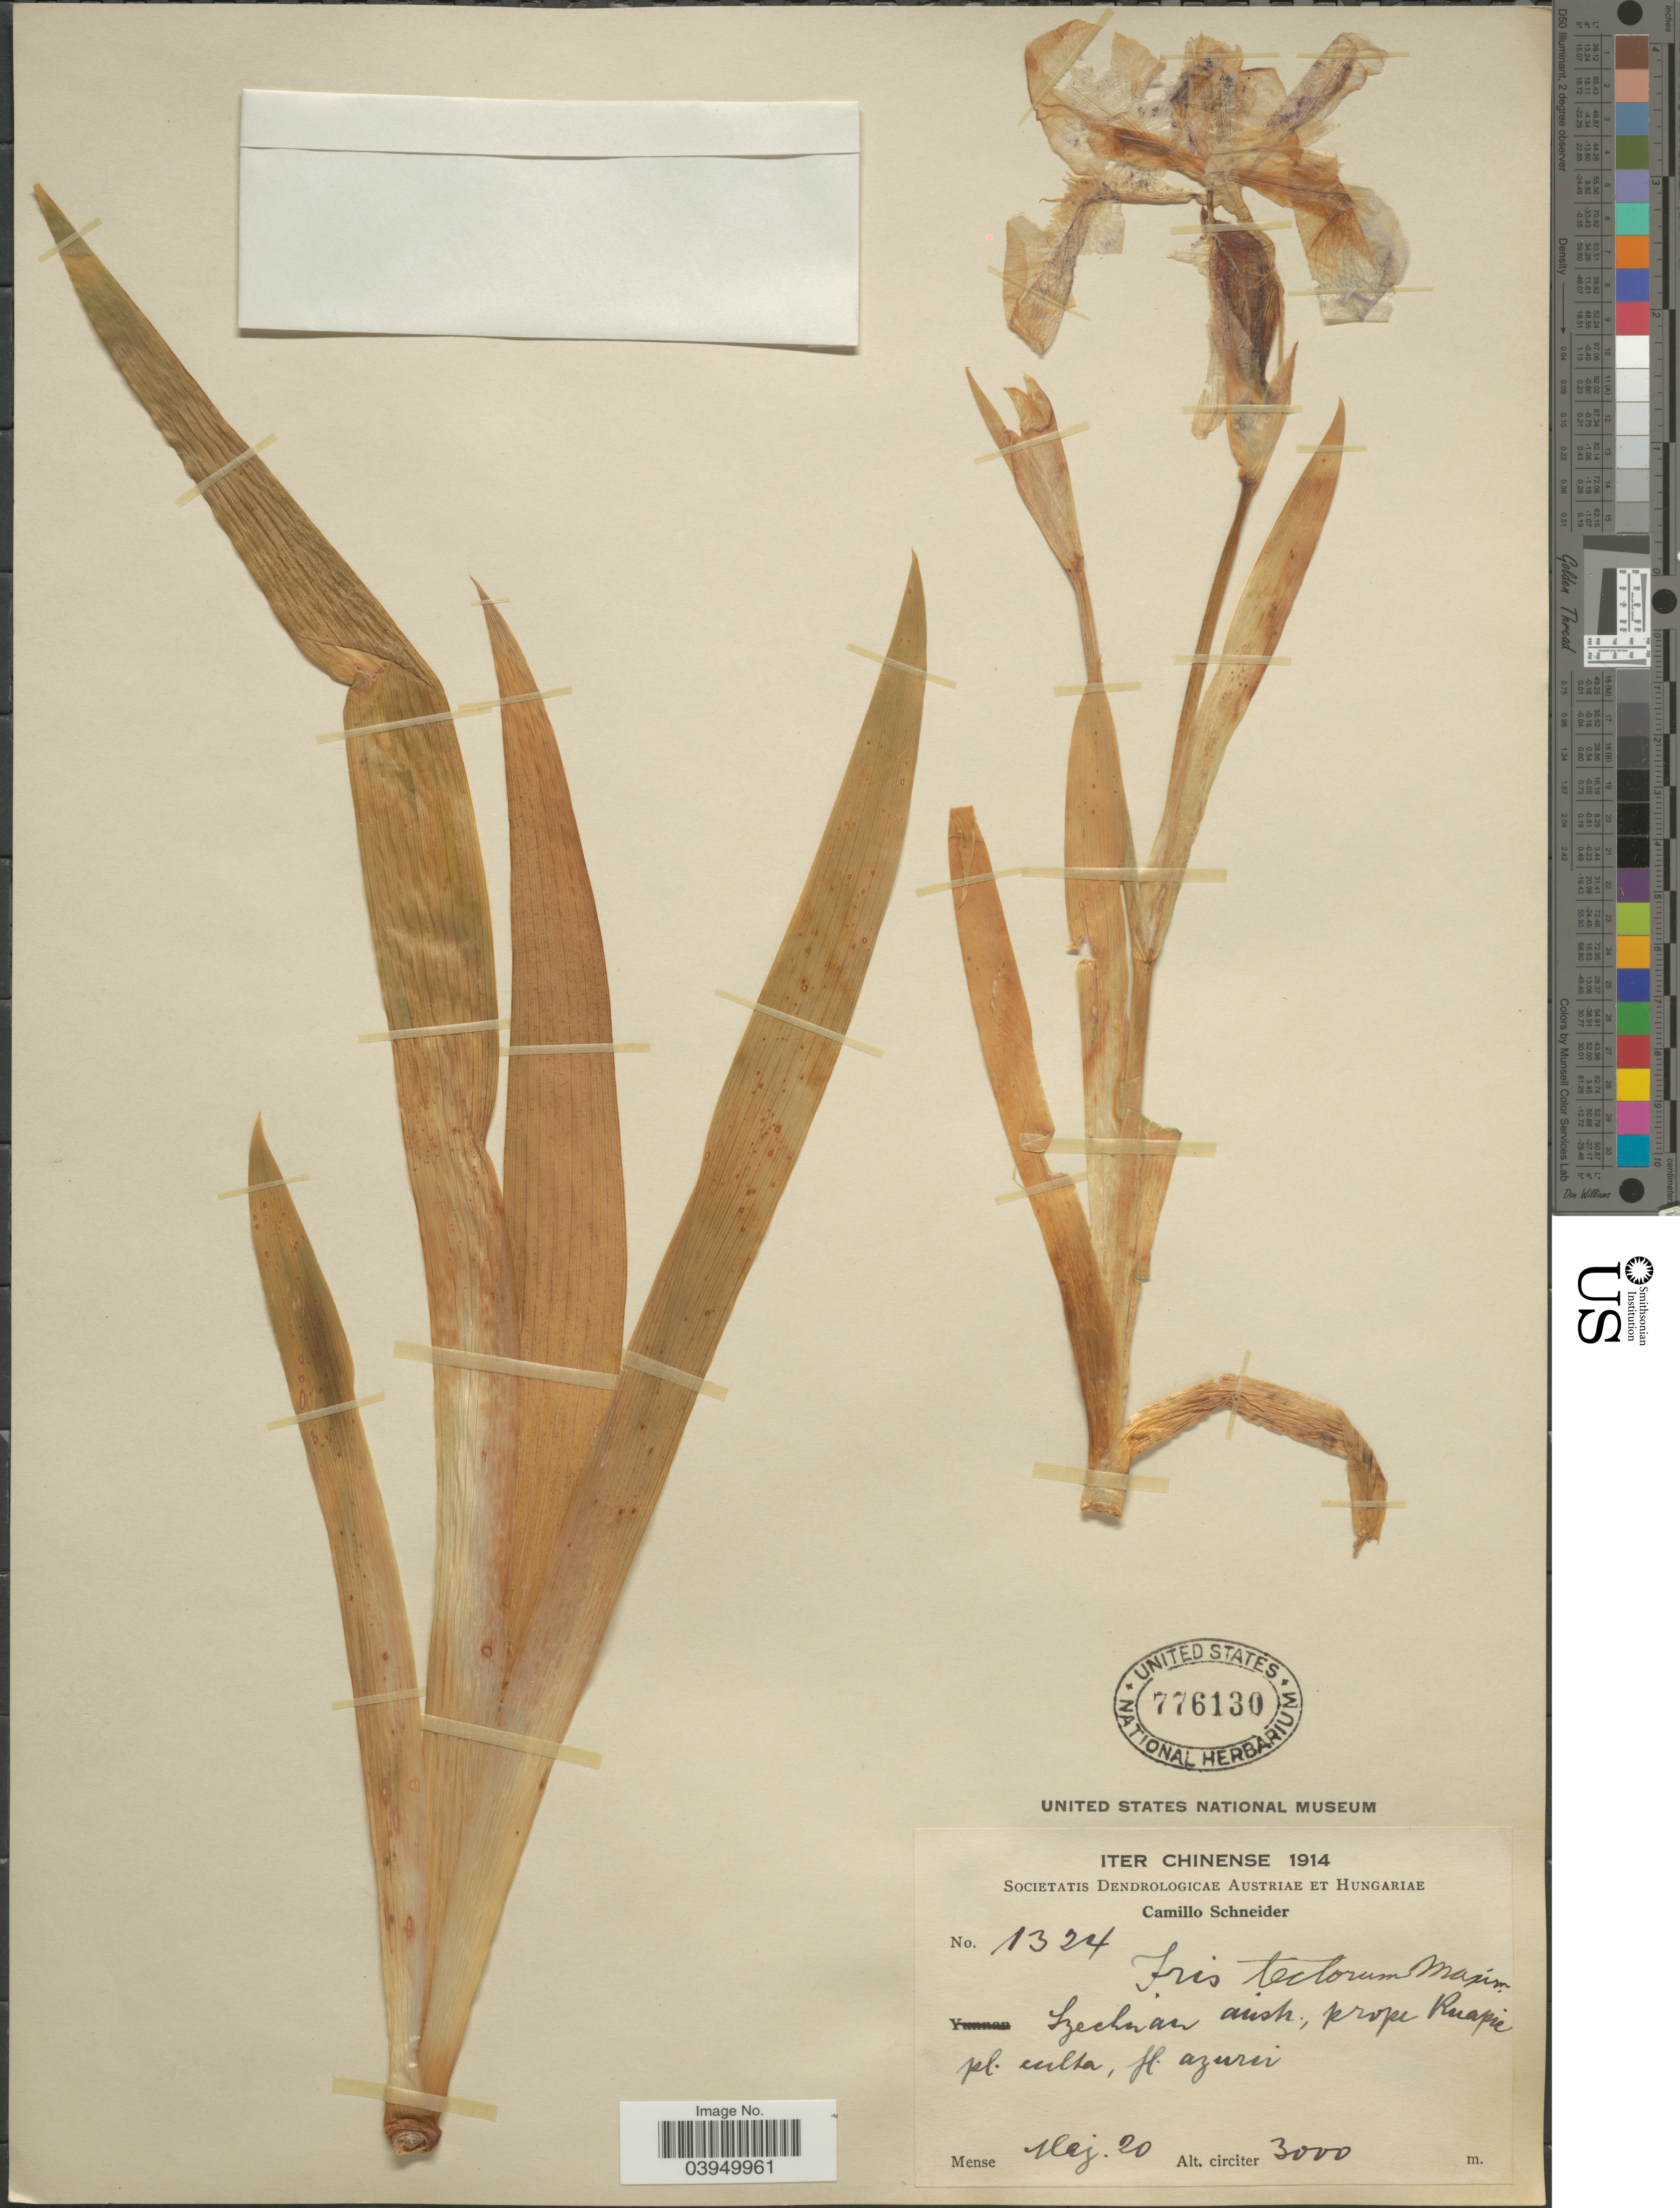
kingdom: Plantae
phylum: Tracheophyta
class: Liliopsida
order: Asparagales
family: Iridaceae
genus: Iris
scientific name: Iris tectorum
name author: Maxim.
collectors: C. K. Schneider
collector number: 1324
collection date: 1914-05-20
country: China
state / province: Sichuan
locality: Iter Chinense. Szechuan arish., prope Ruapie pl. culta, fl. azurei. [interpreted]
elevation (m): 3000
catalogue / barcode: US 776130